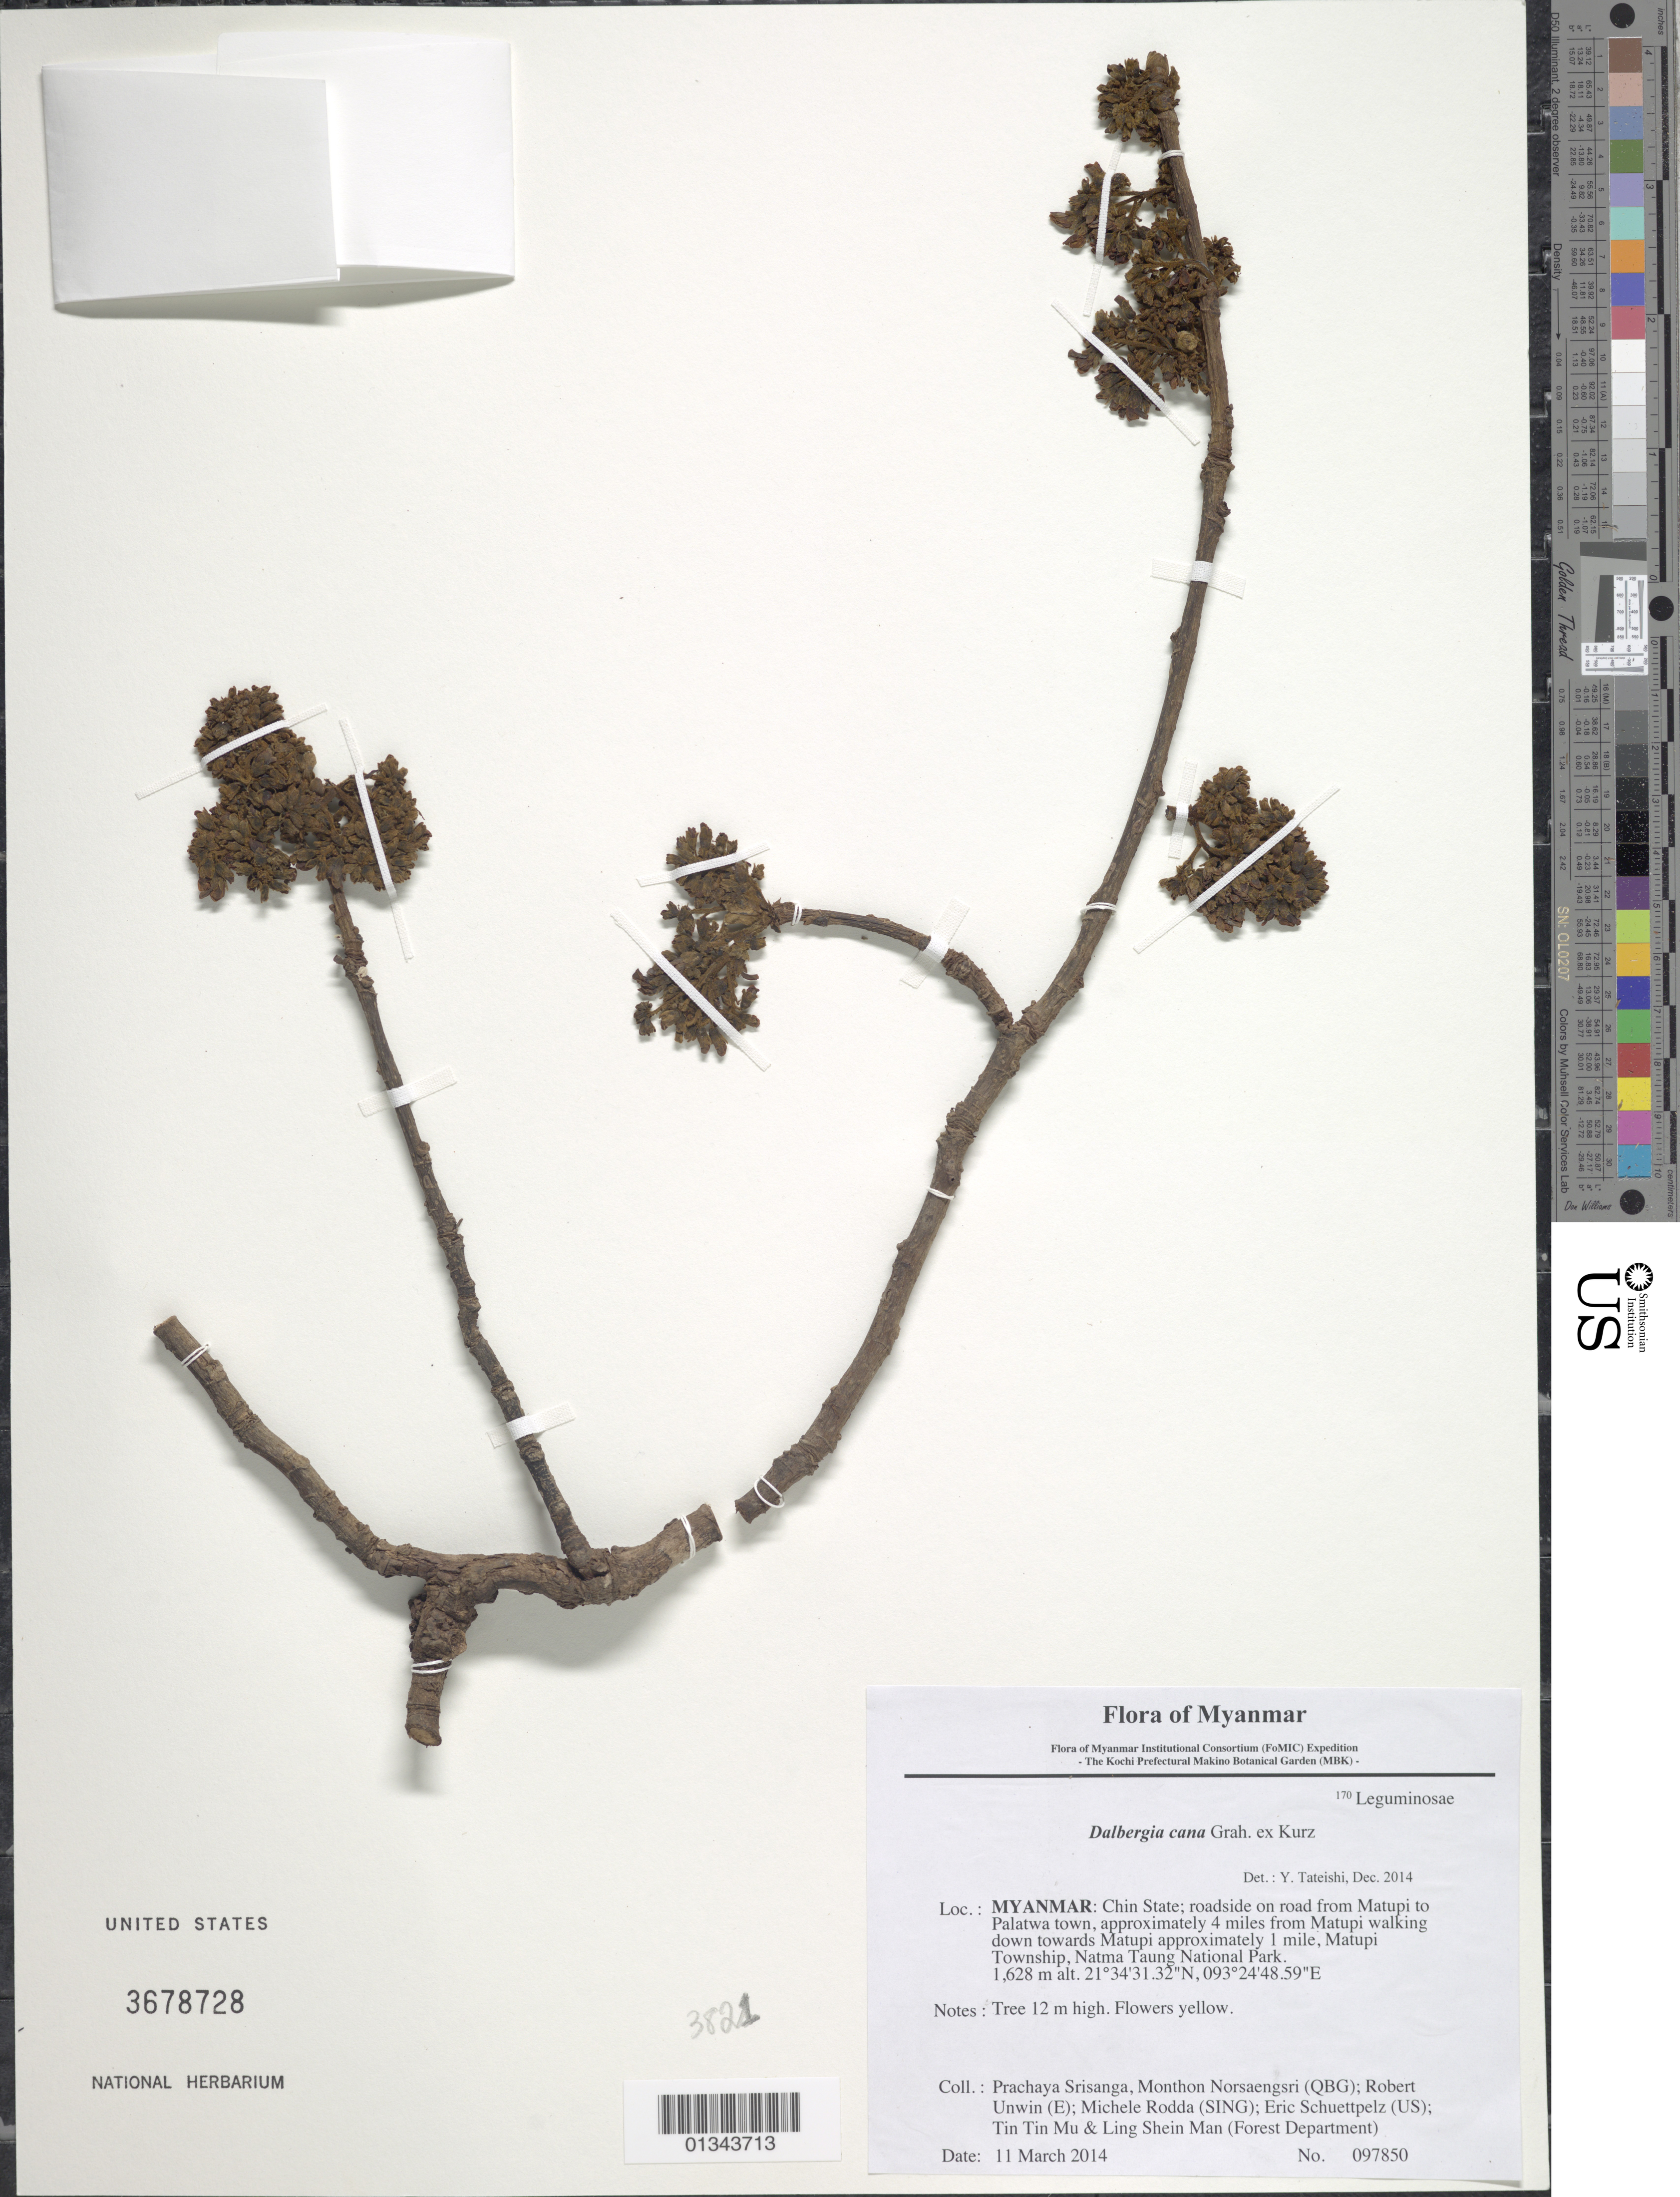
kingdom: Plantae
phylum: Tracheophyta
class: Magnoliopsida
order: Fabales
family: Fabaceae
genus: Dalbergia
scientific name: Dalbergia cana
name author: Graham ex Kurz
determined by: Baba, Y.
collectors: P. Srisanga, M. Norsaengsri, R. Unwin, M. Rodda, E. Schuettpelz, Tin Tin Mu & Ling Shein Man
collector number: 97850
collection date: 2014-03-11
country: Myanmar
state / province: Chin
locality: Roadside on road from Matupi to Palatwa town, approximately 4 miles from Matupi walking down towards Matupi approximately 1 mile, Matupi Township, Natma Taung National Park.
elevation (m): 1628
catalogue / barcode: US 3678728